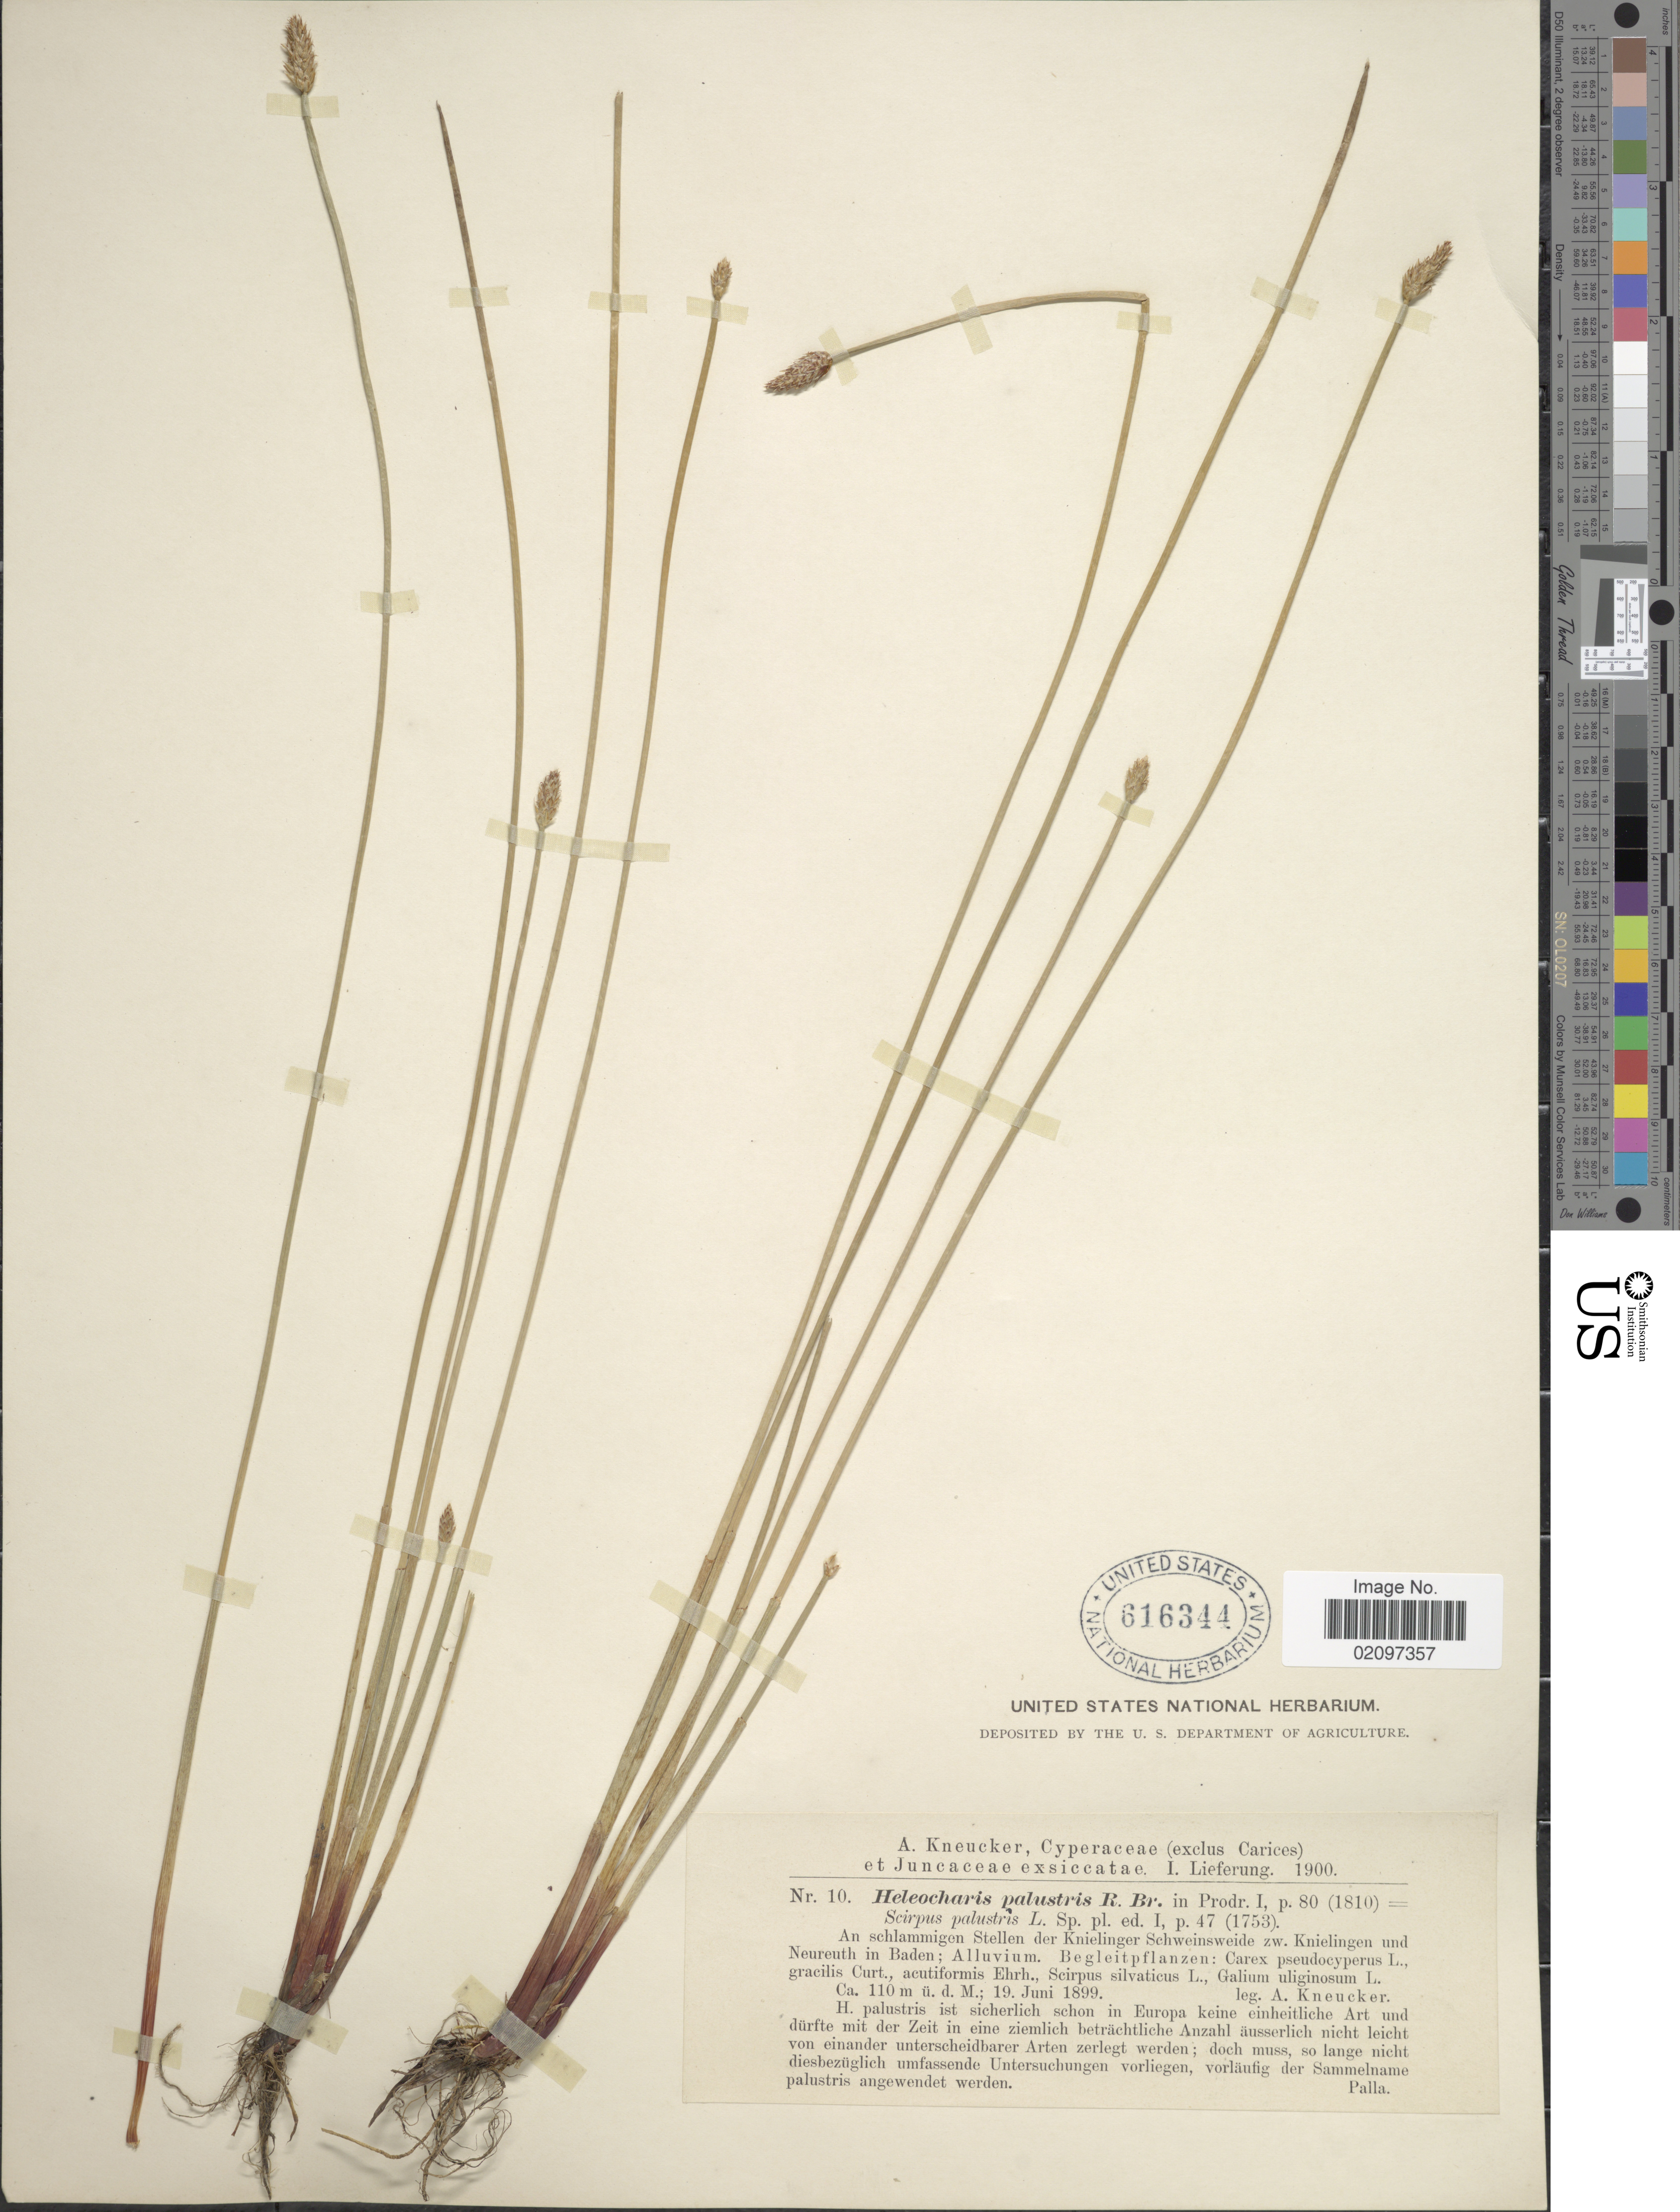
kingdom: Plantae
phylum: Tracheophyta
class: Liliopsida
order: Poales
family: Cyperaceae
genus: Eleocharis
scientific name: Eleocharis palustris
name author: (L.) Roem. & Schult.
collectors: A. Kneucker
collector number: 10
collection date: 1899-06-19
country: Germany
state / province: Baden-Württemberg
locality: An schlammigen Stellen Knielinger Schweinsweide zw. Knielingen und Neureuth in Baden; Alluvium.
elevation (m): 110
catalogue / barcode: US 616344